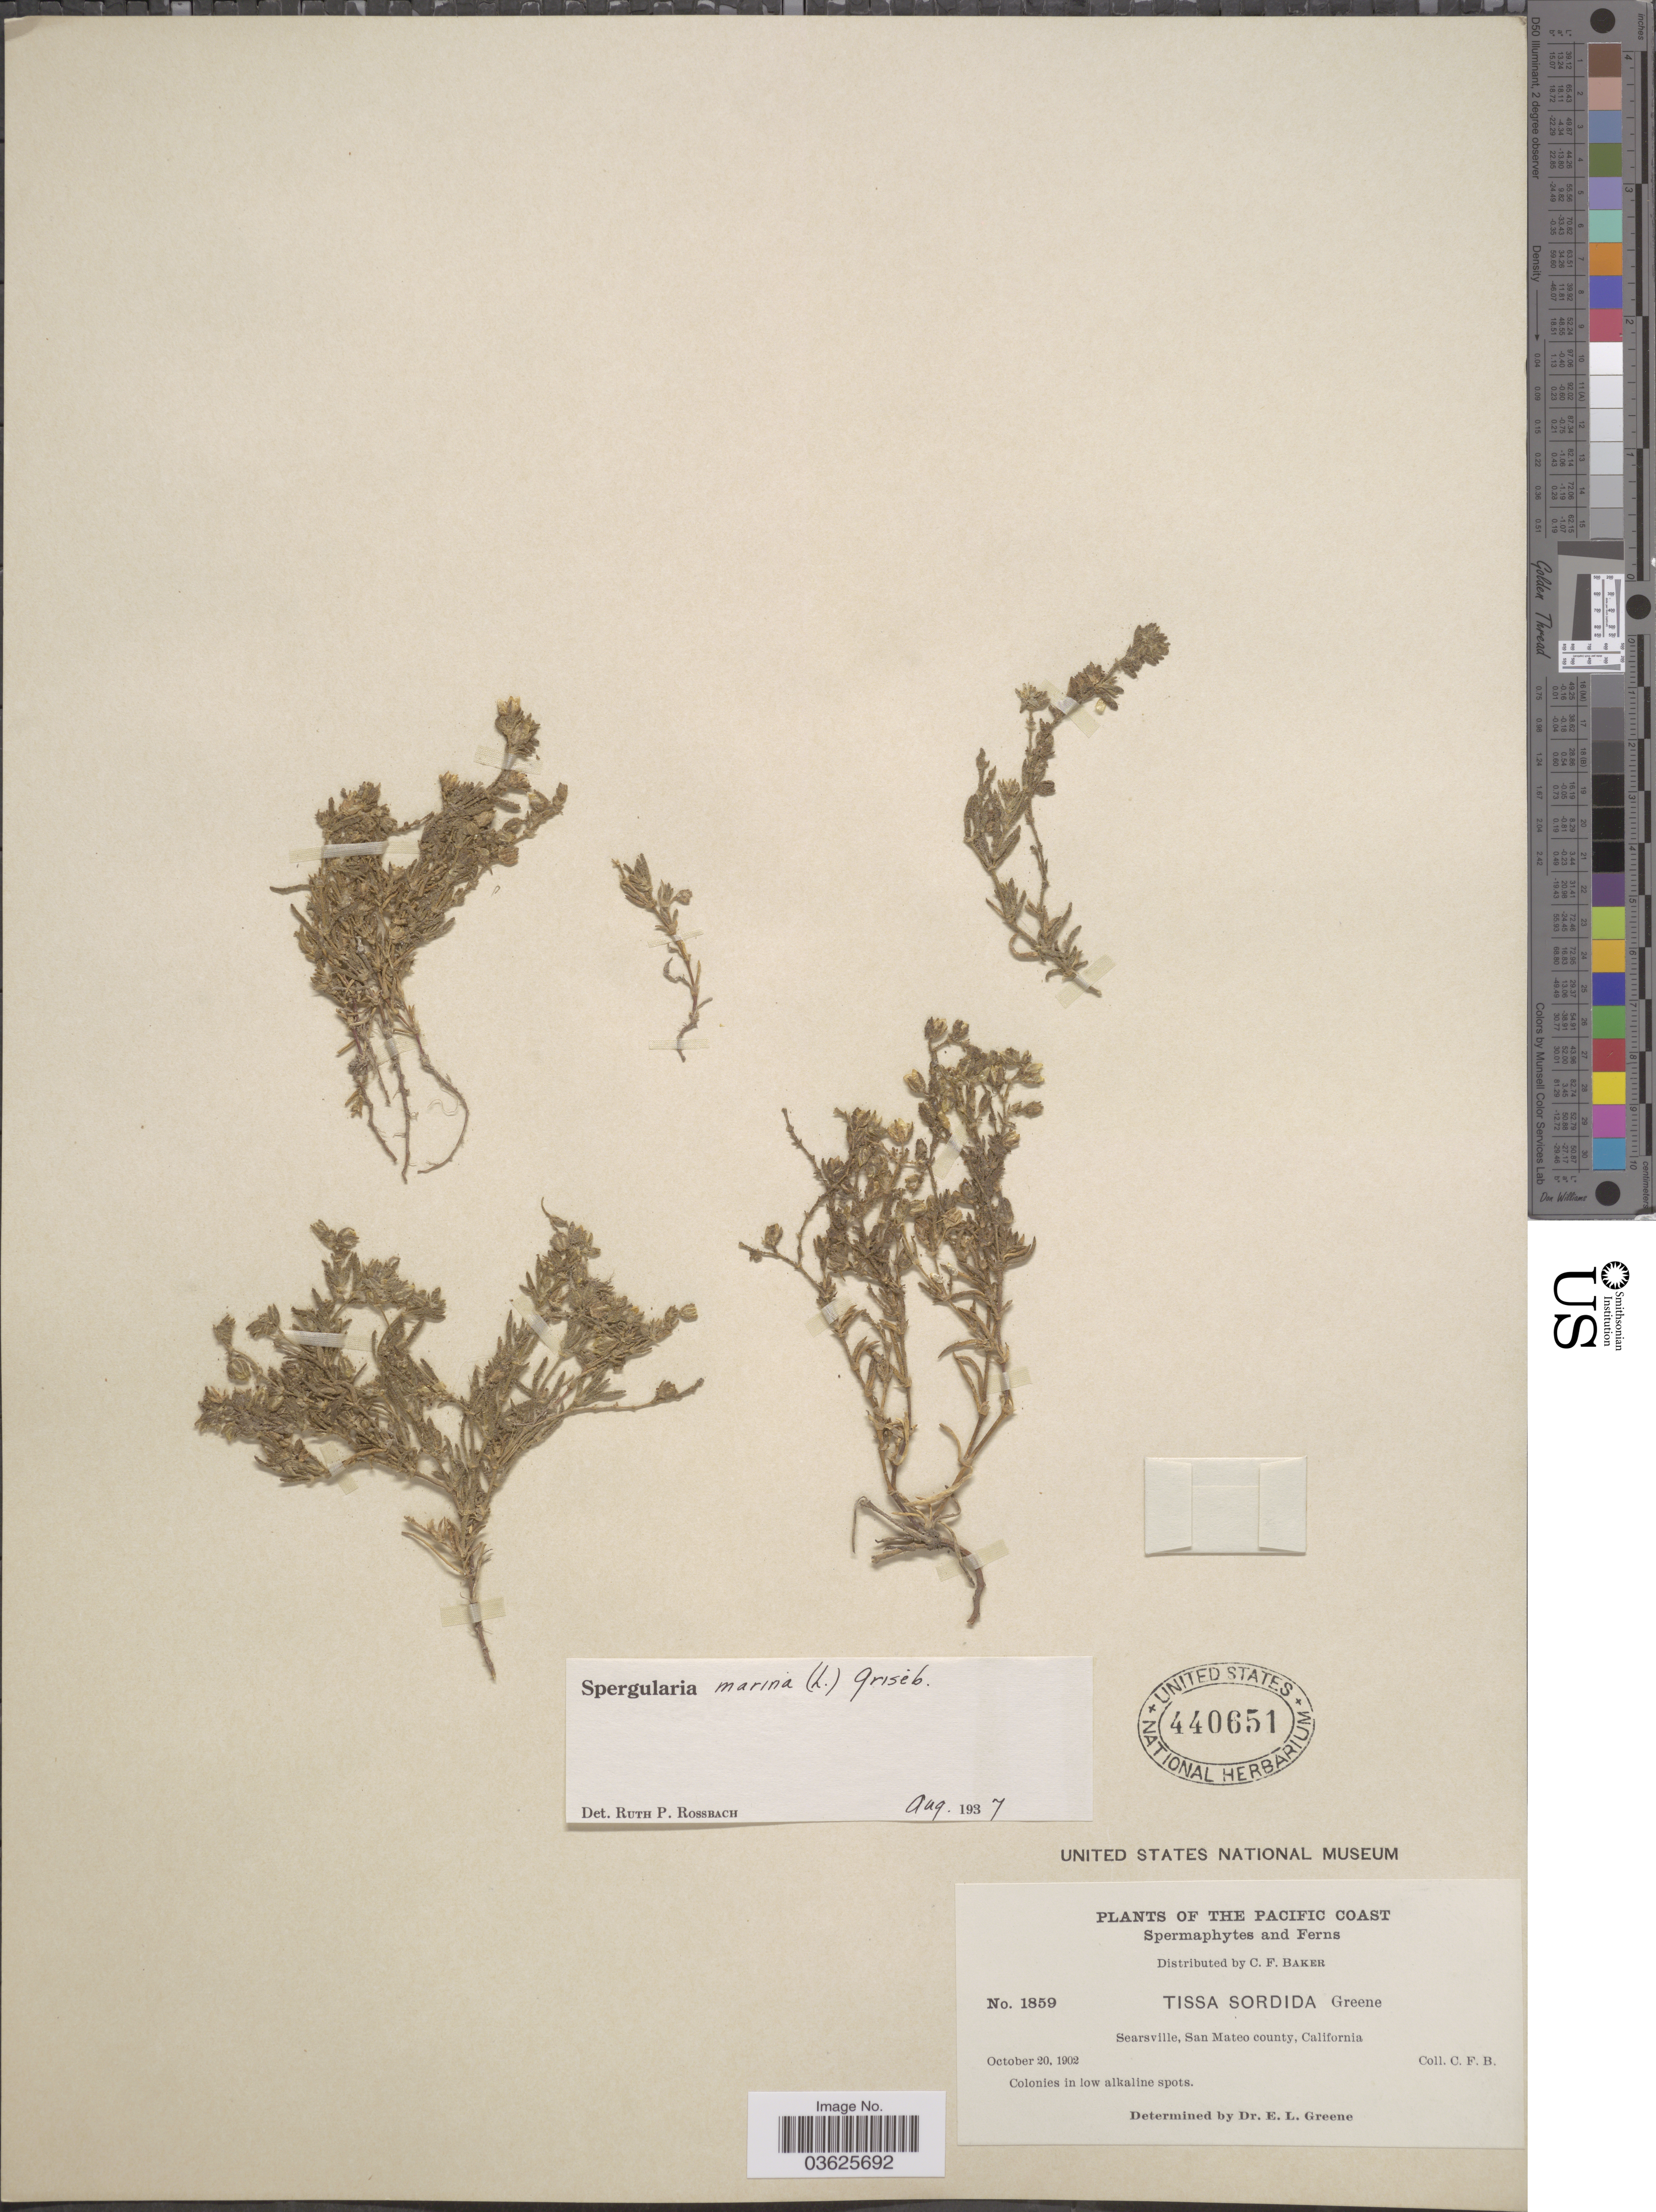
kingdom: Plantae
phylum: Tracheophyta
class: Magnoliopsida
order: Caryophyllales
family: Caryophyllaceae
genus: Spergularia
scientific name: Spergularia marina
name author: (L.) Griseb.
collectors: C. F. Baker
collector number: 1859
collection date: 1902-10-20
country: United States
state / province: California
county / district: San Mateo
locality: The Pacific Coast. Searsville, San Mateo county.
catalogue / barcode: US 440651